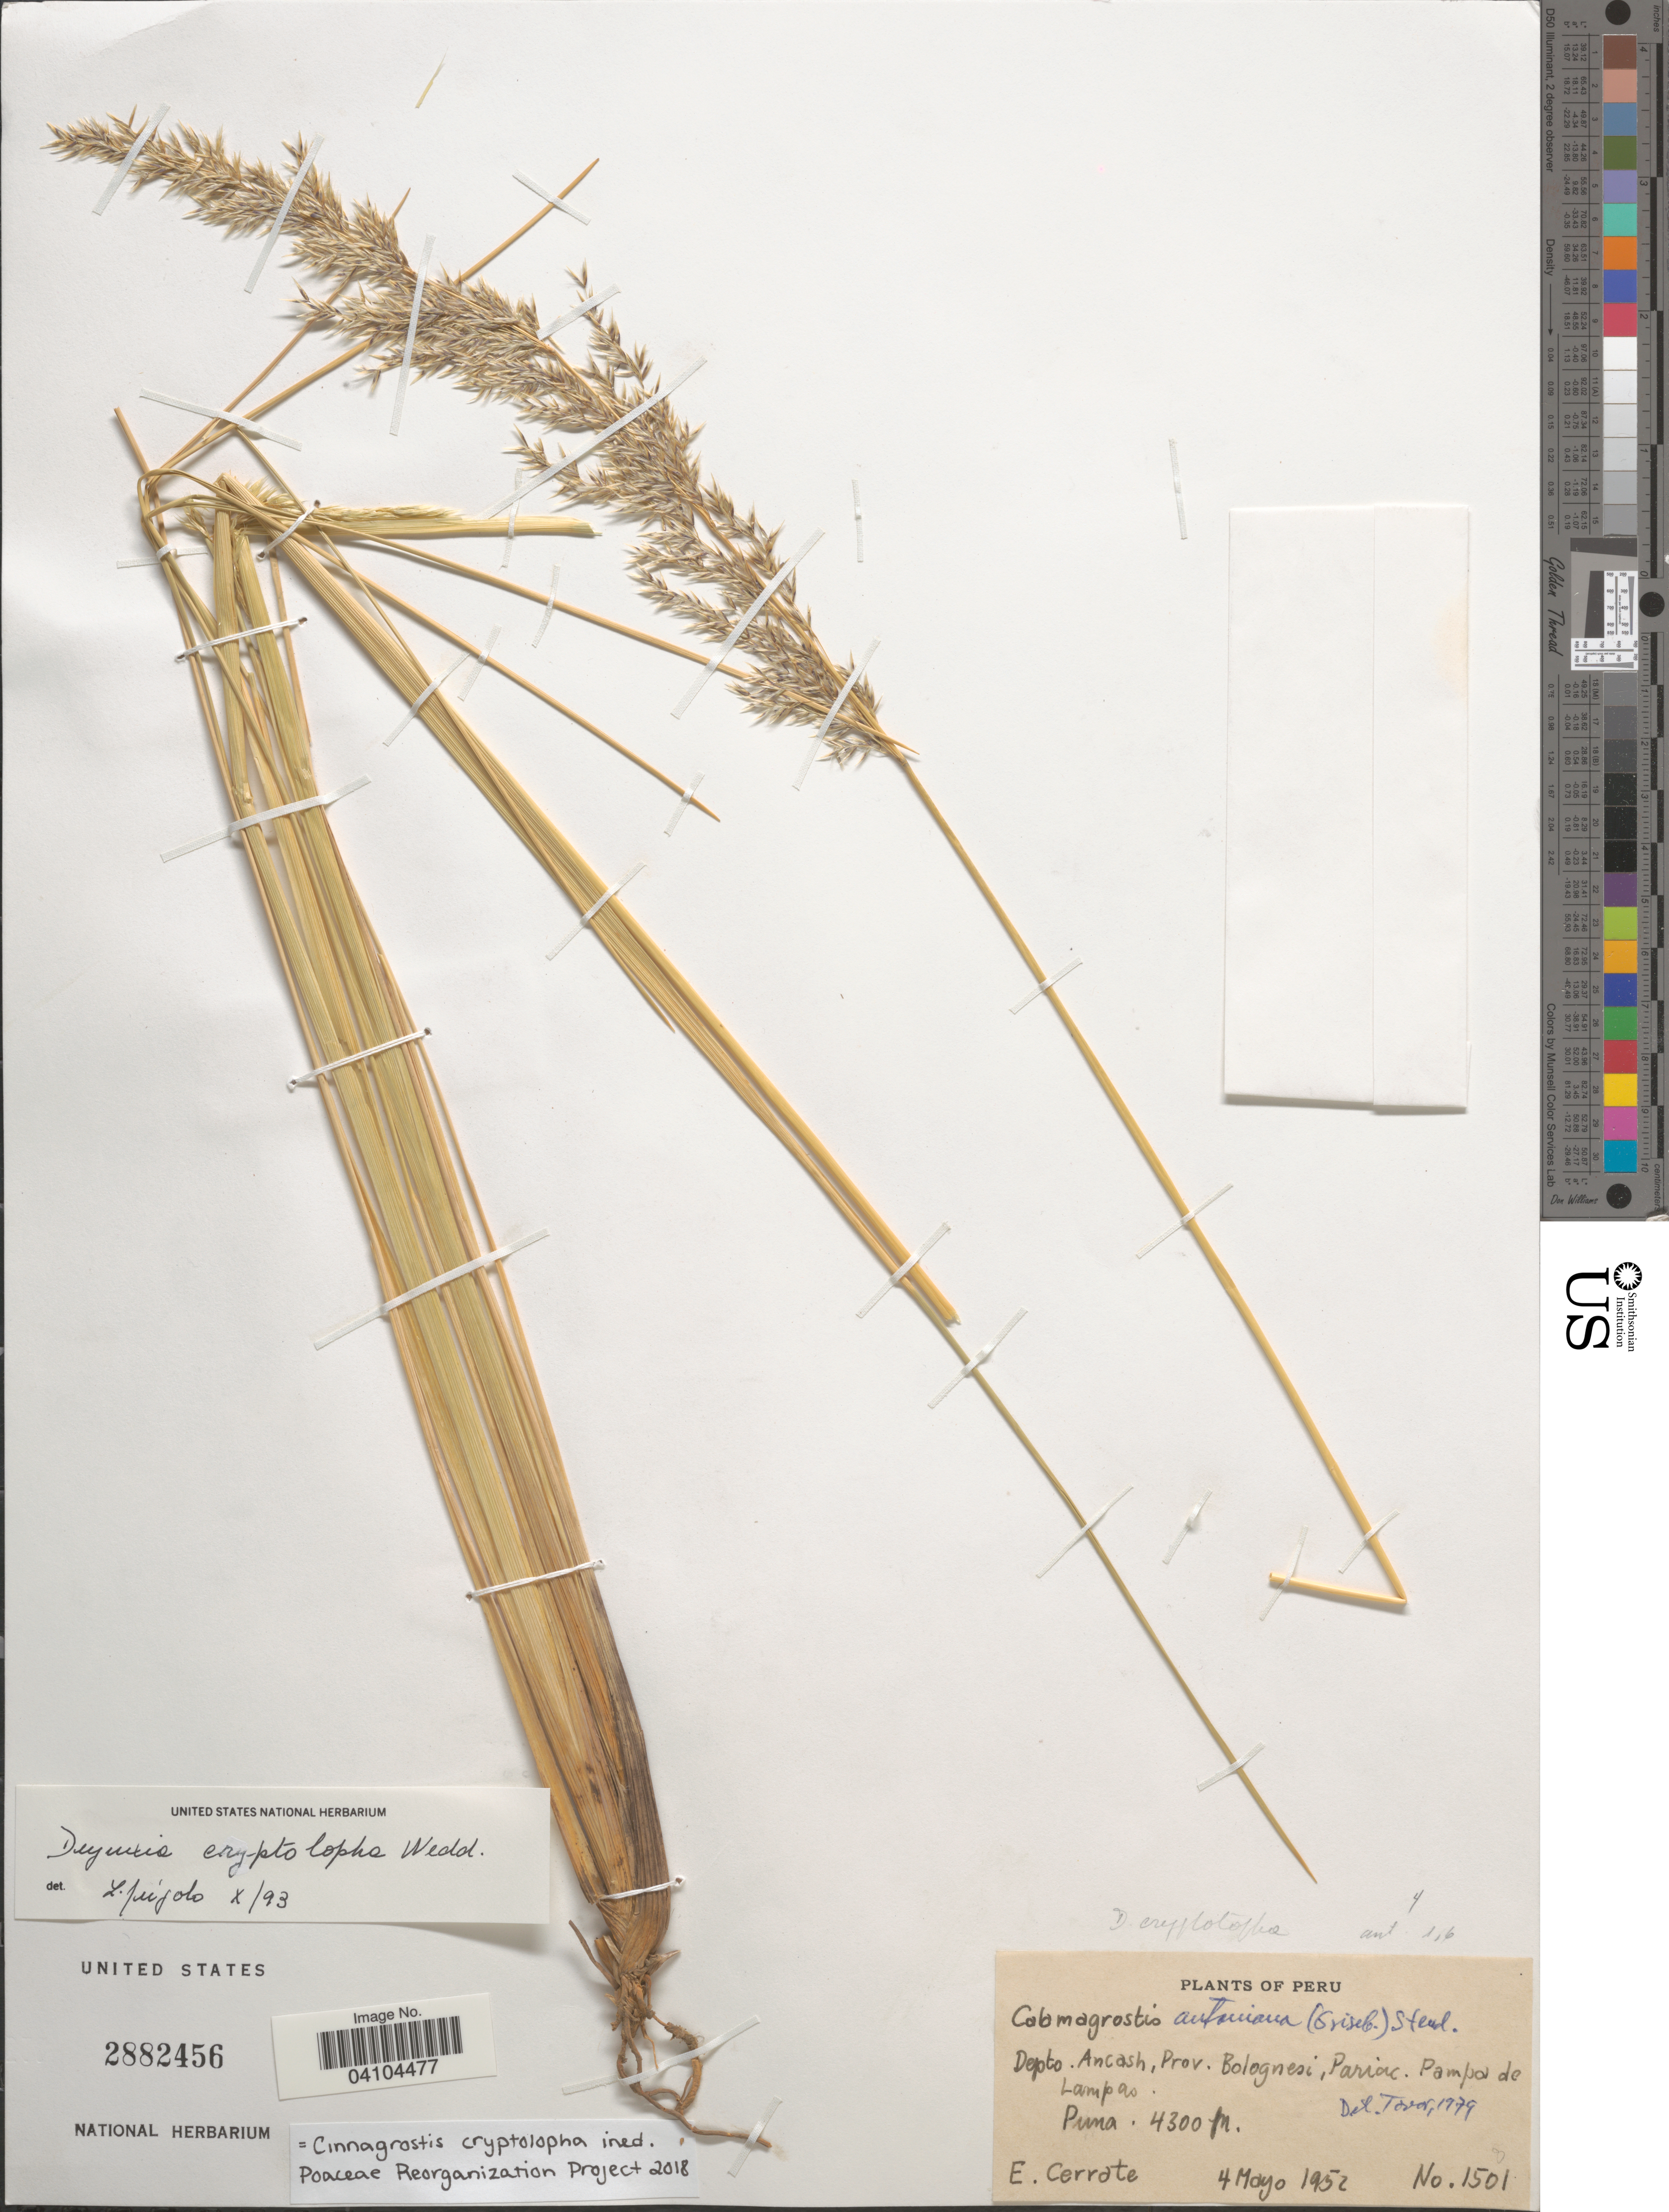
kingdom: Plantae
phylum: Tracheophyta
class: Liliopsida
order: Poales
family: Poaceae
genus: Cinnagrostis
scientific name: Cinnagrostis cryptolopha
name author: (Wedd.) P.M. Peterson et al.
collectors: E. Cerrate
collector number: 1501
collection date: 1952-05-04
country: Peru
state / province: Ancash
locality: Depto. Ancash, Prov. Bolognesi, Pariac. Pampa de Lampas. Puna.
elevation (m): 4300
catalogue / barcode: US 2882456